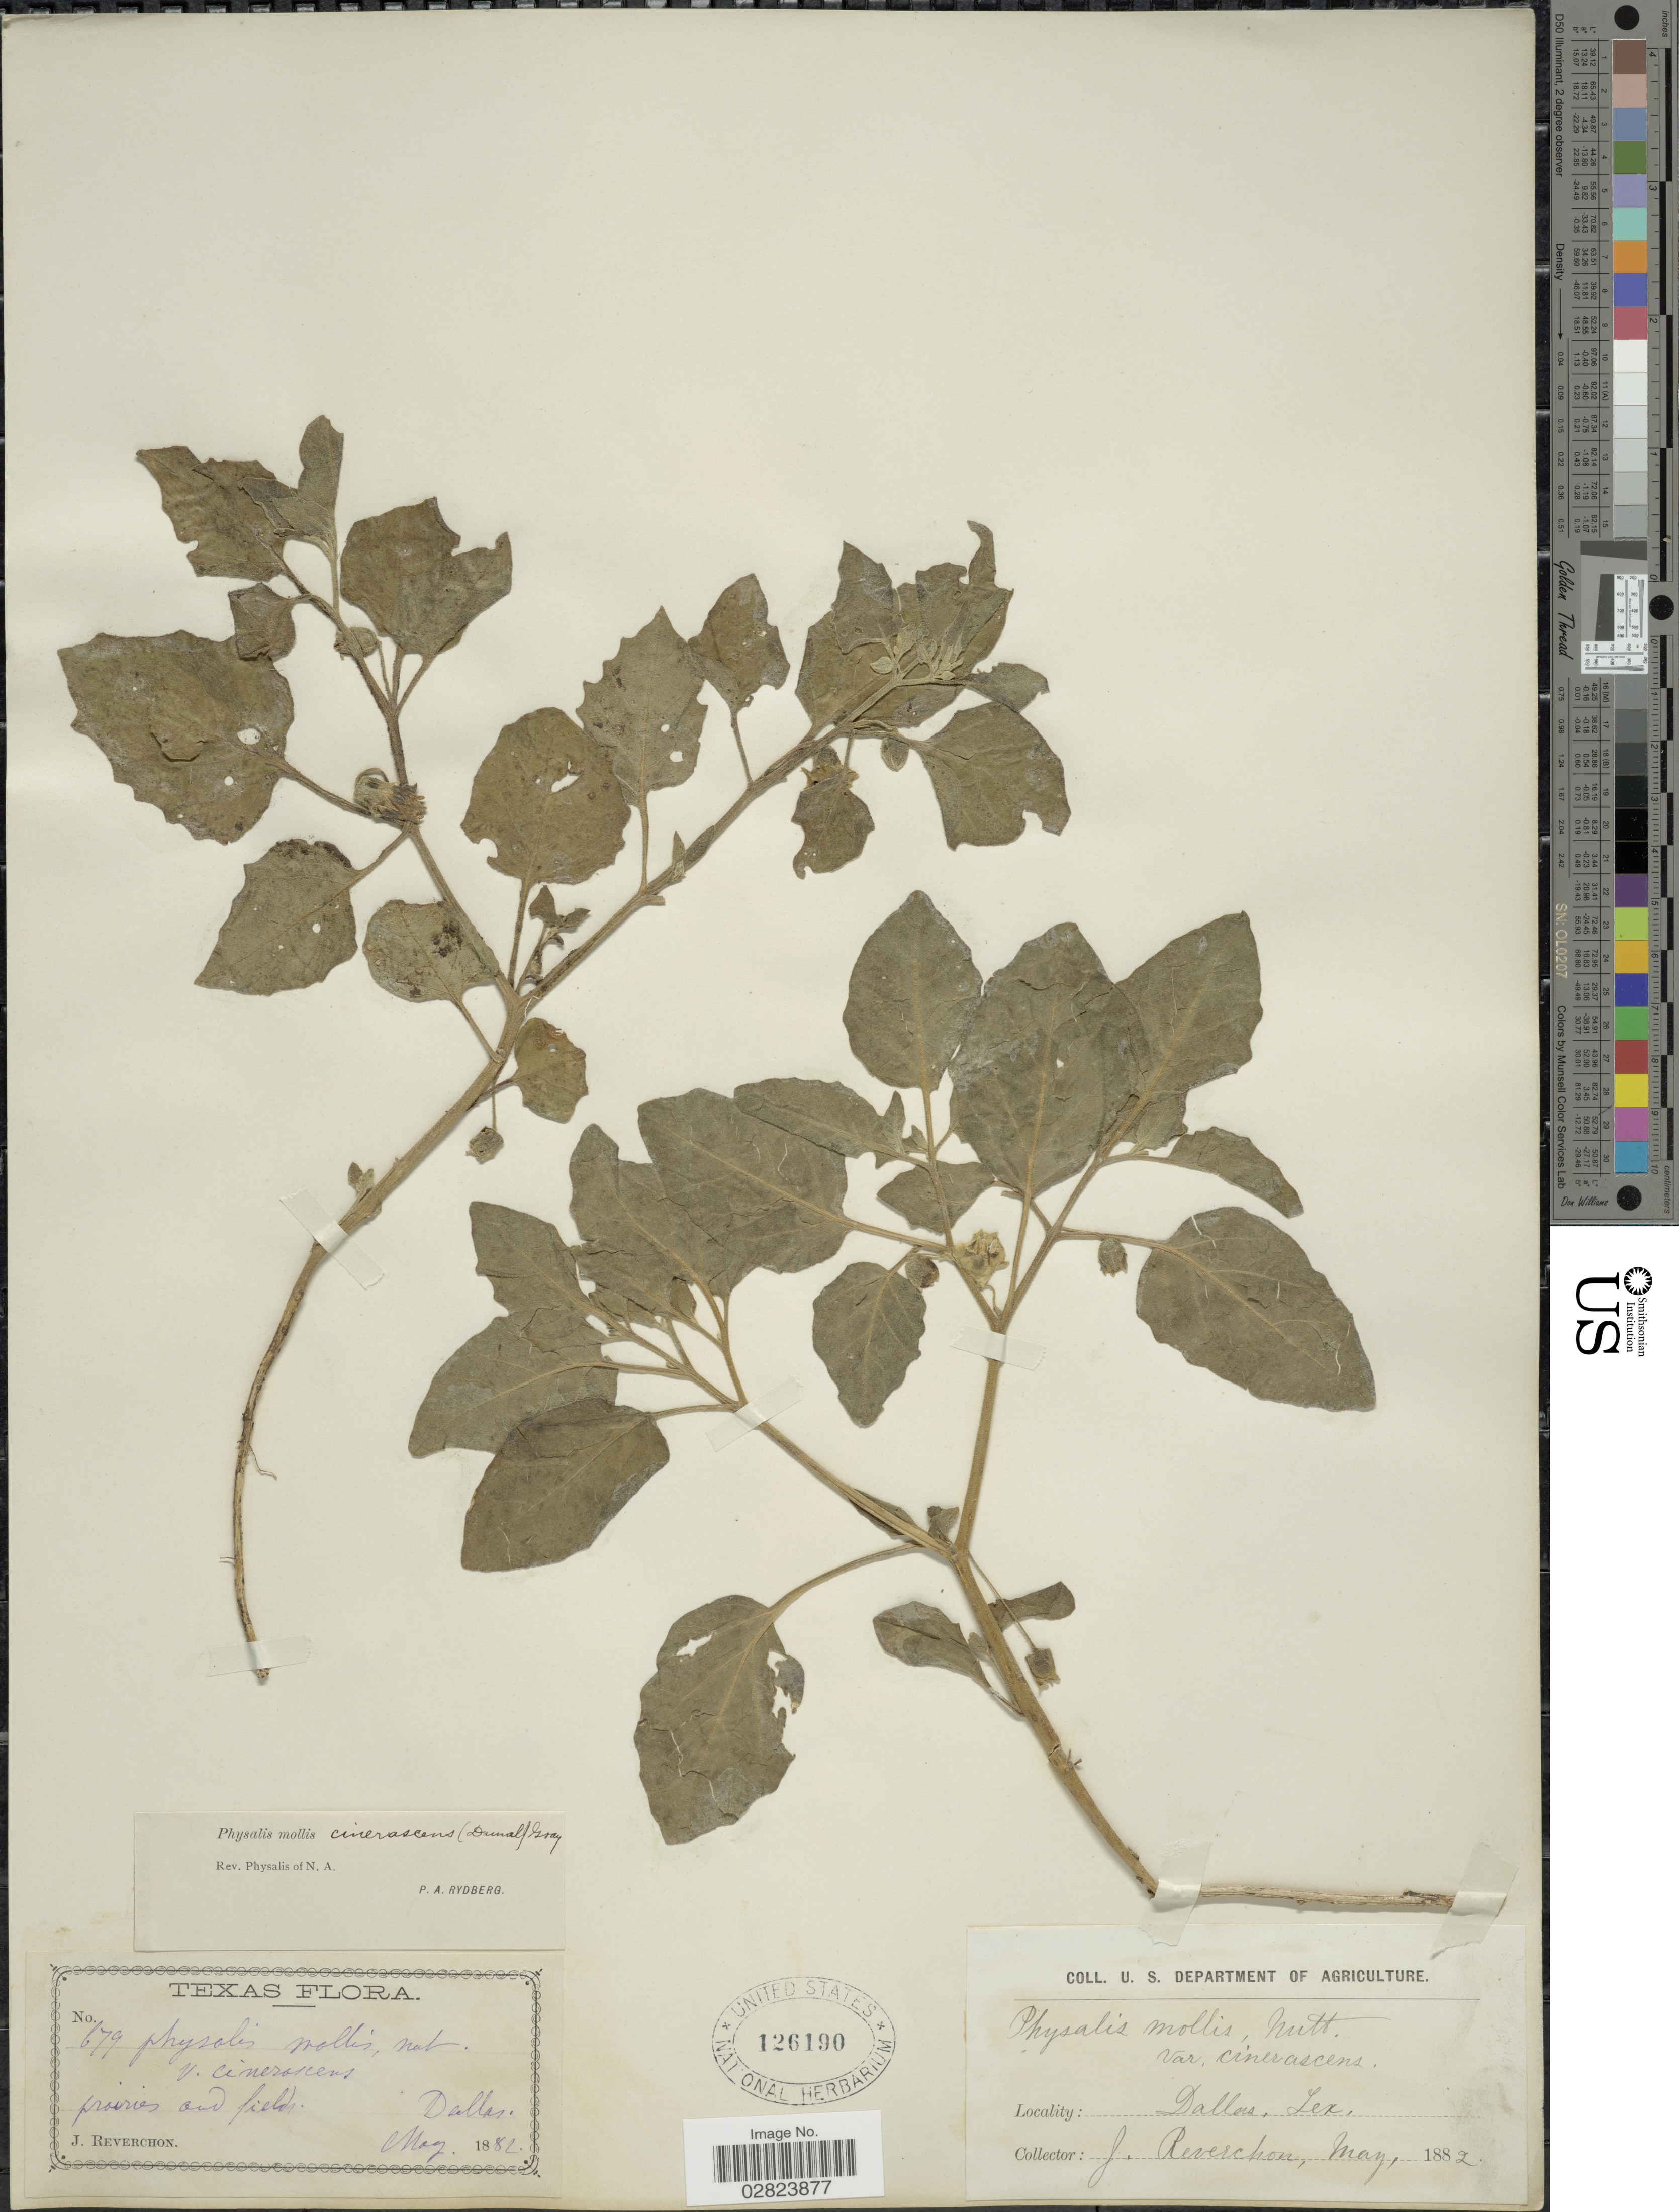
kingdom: Plantae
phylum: Tracheophyta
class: Magnoliopsida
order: Solanales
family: Solanaceae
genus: Physalis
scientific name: Physalis mollis var. cinerascens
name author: (Dunal) A. Gray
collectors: J. Reverchon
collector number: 679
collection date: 1882-05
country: United States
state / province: Texas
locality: Dallas.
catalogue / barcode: US 126190